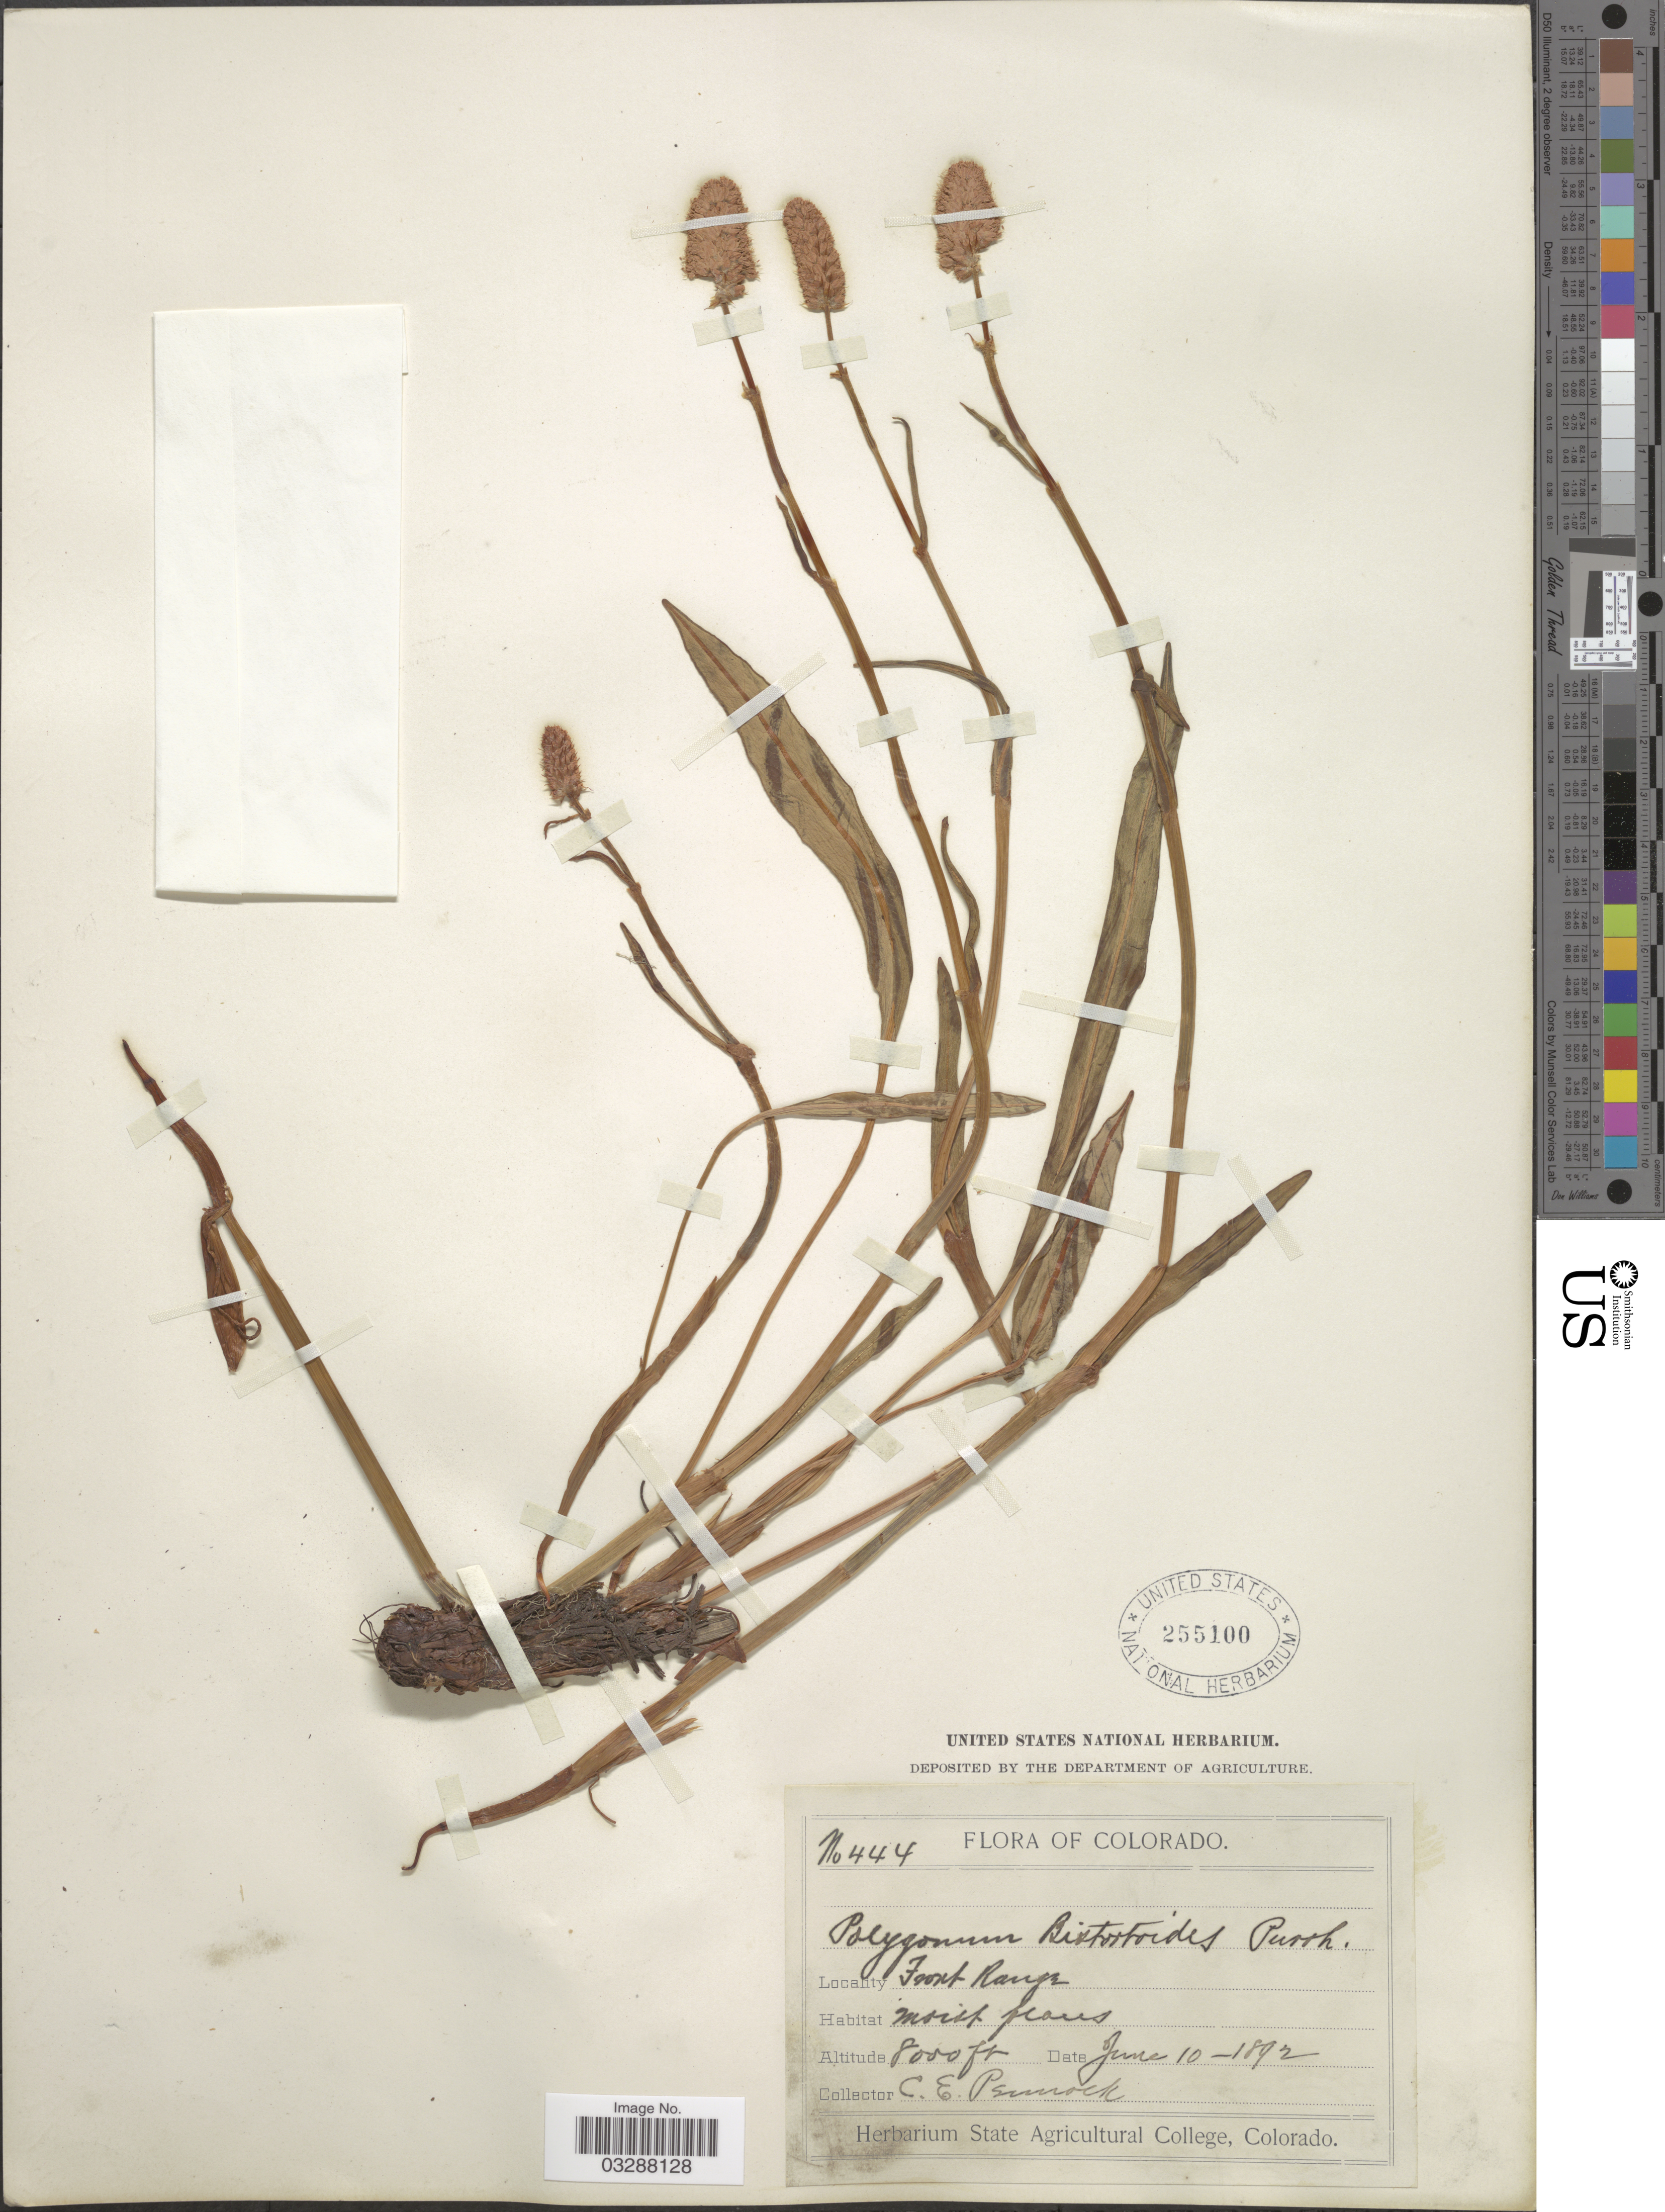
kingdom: Plantae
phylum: Tracheophyta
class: Magnoliopsida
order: Caryophyllales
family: Polygonaceae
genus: Bistorta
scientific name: Bistorta bistortoides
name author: (Pursh) Small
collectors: C. Pennock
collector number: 444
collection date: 1892-06-10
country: United States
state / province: Colorado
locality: Fort Range.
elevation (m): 2438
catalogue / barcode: US 255100